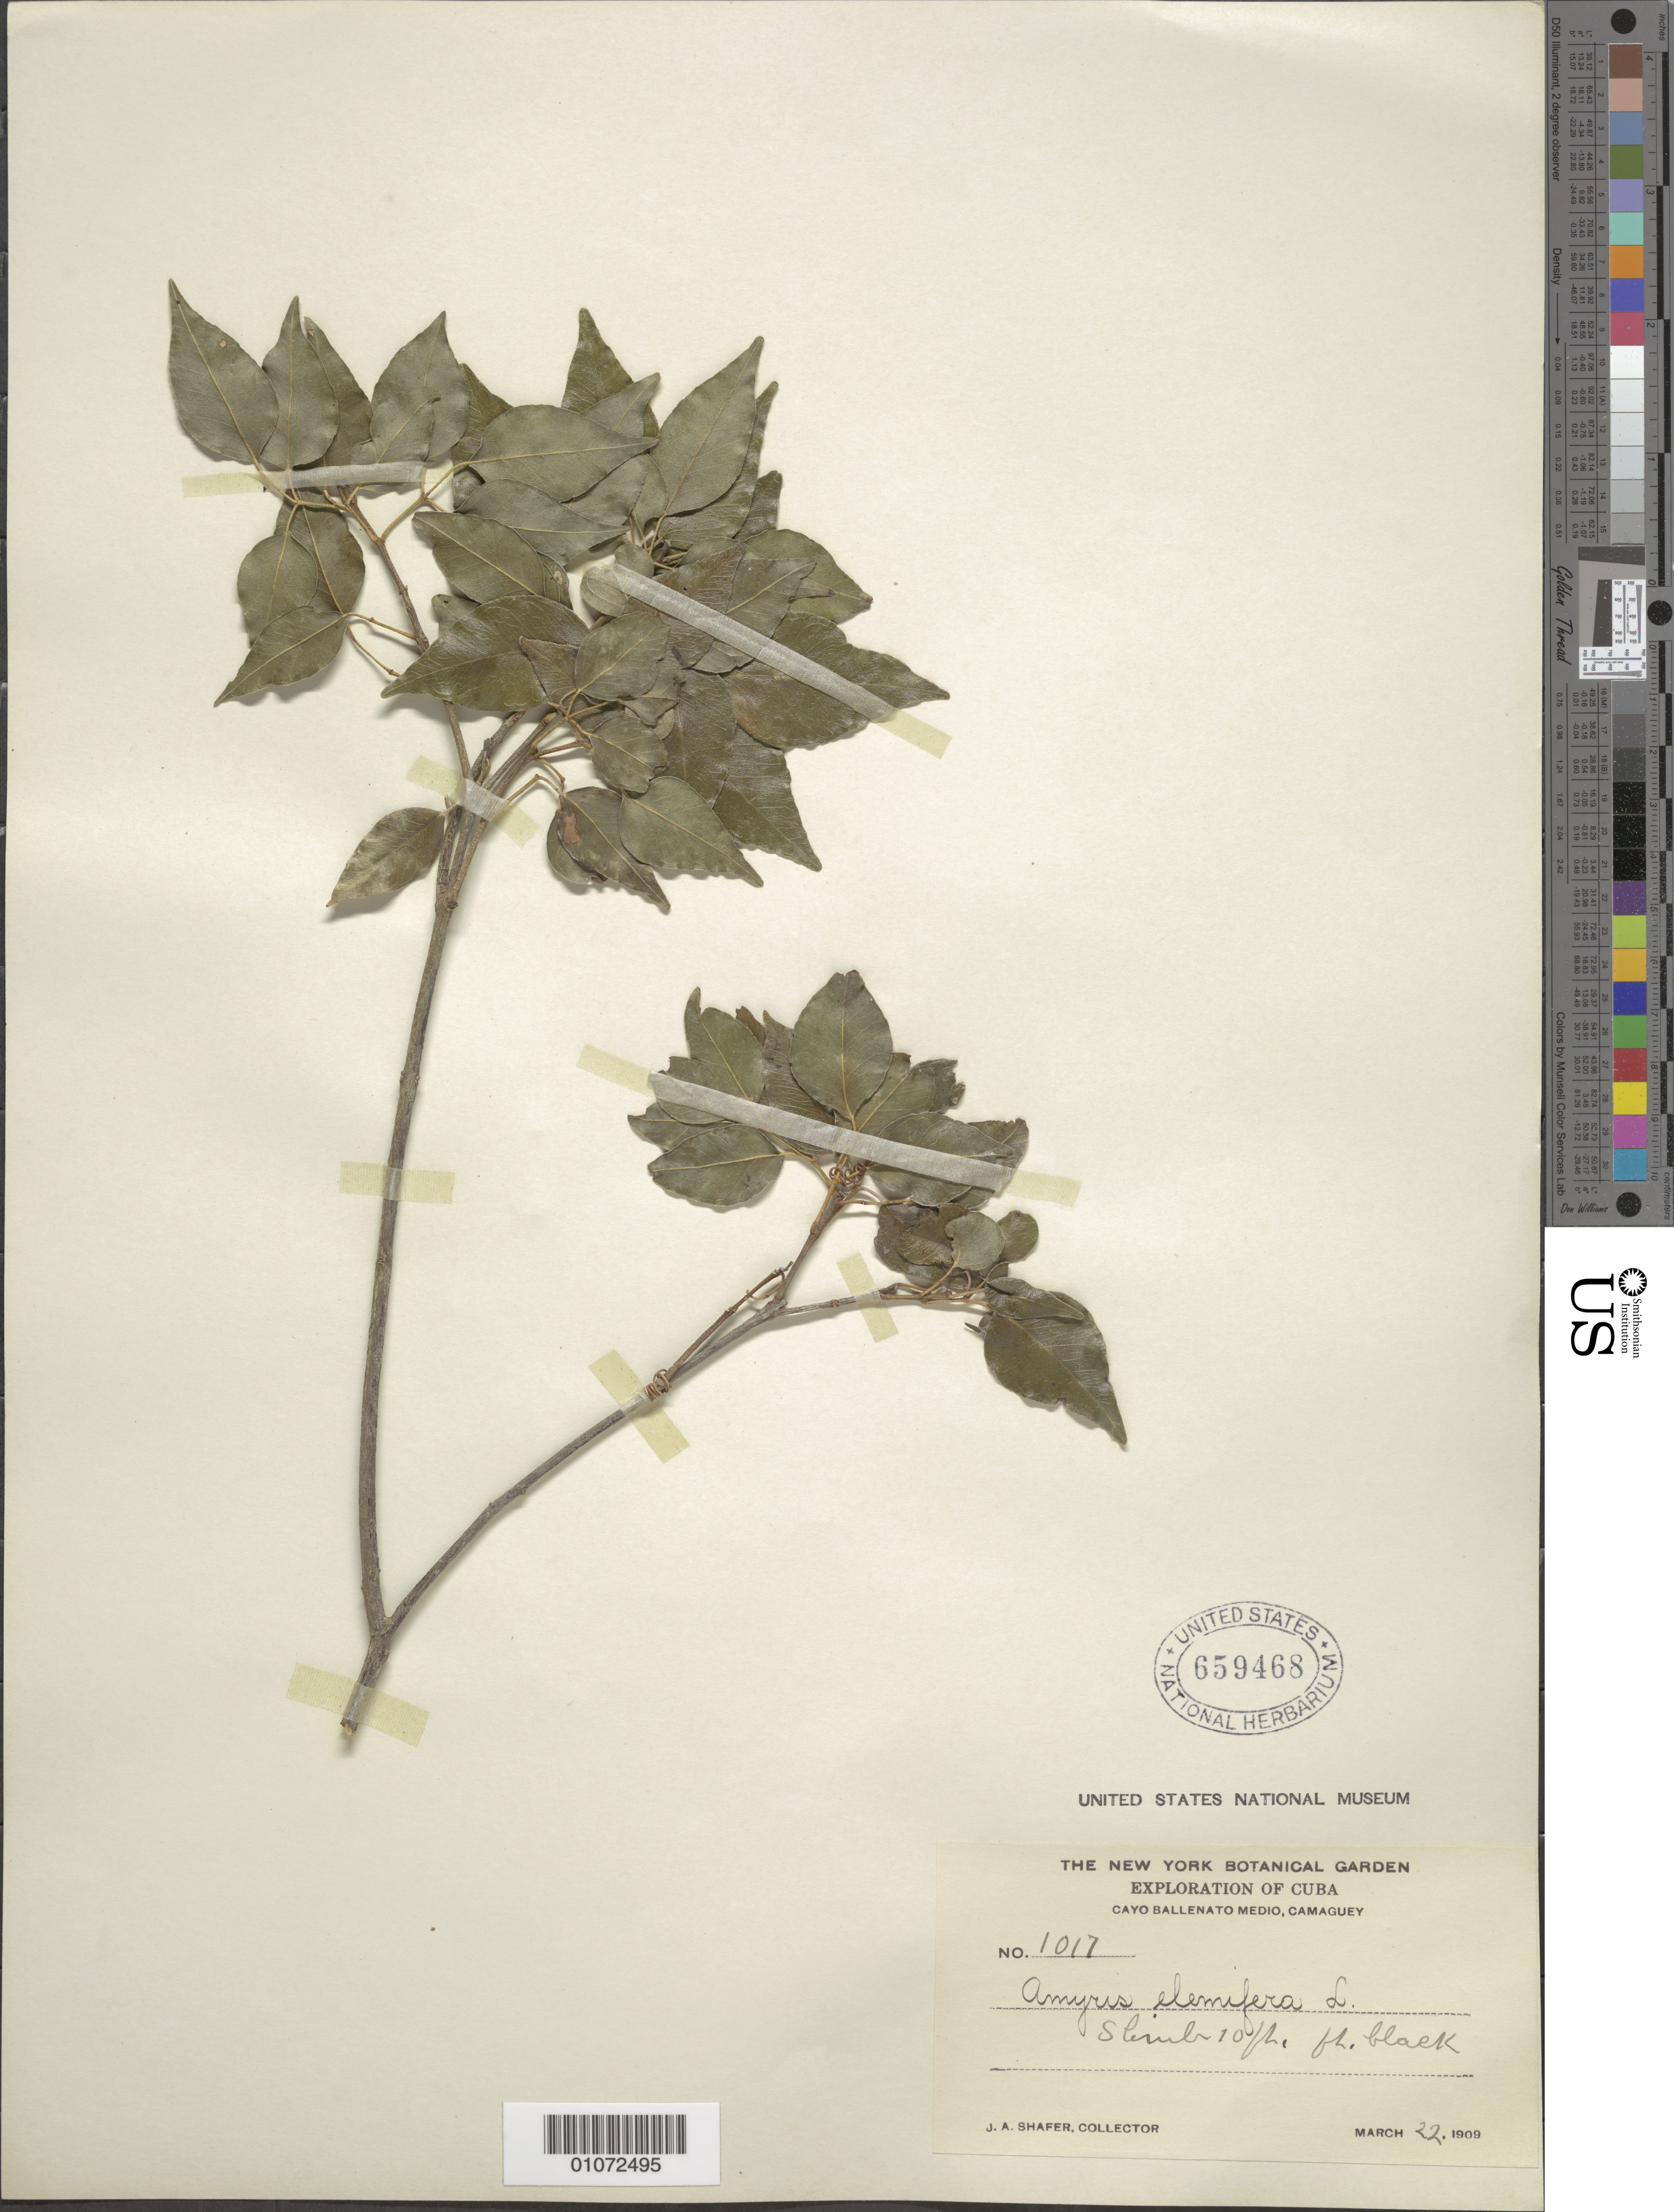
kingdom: Plantae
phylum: Tracheophyta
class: Magnoliopsida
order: Sapindales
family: Rutaceae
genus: Amyris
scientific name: Amyris elemifera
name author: L.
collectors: J. A. Shafer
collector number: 1017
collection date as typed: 22 Mar 1909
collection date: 1909-03-22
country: Cuba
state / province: Camagüey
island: Cuba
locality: Cayo Ballenato Medio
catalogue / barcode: US 659468